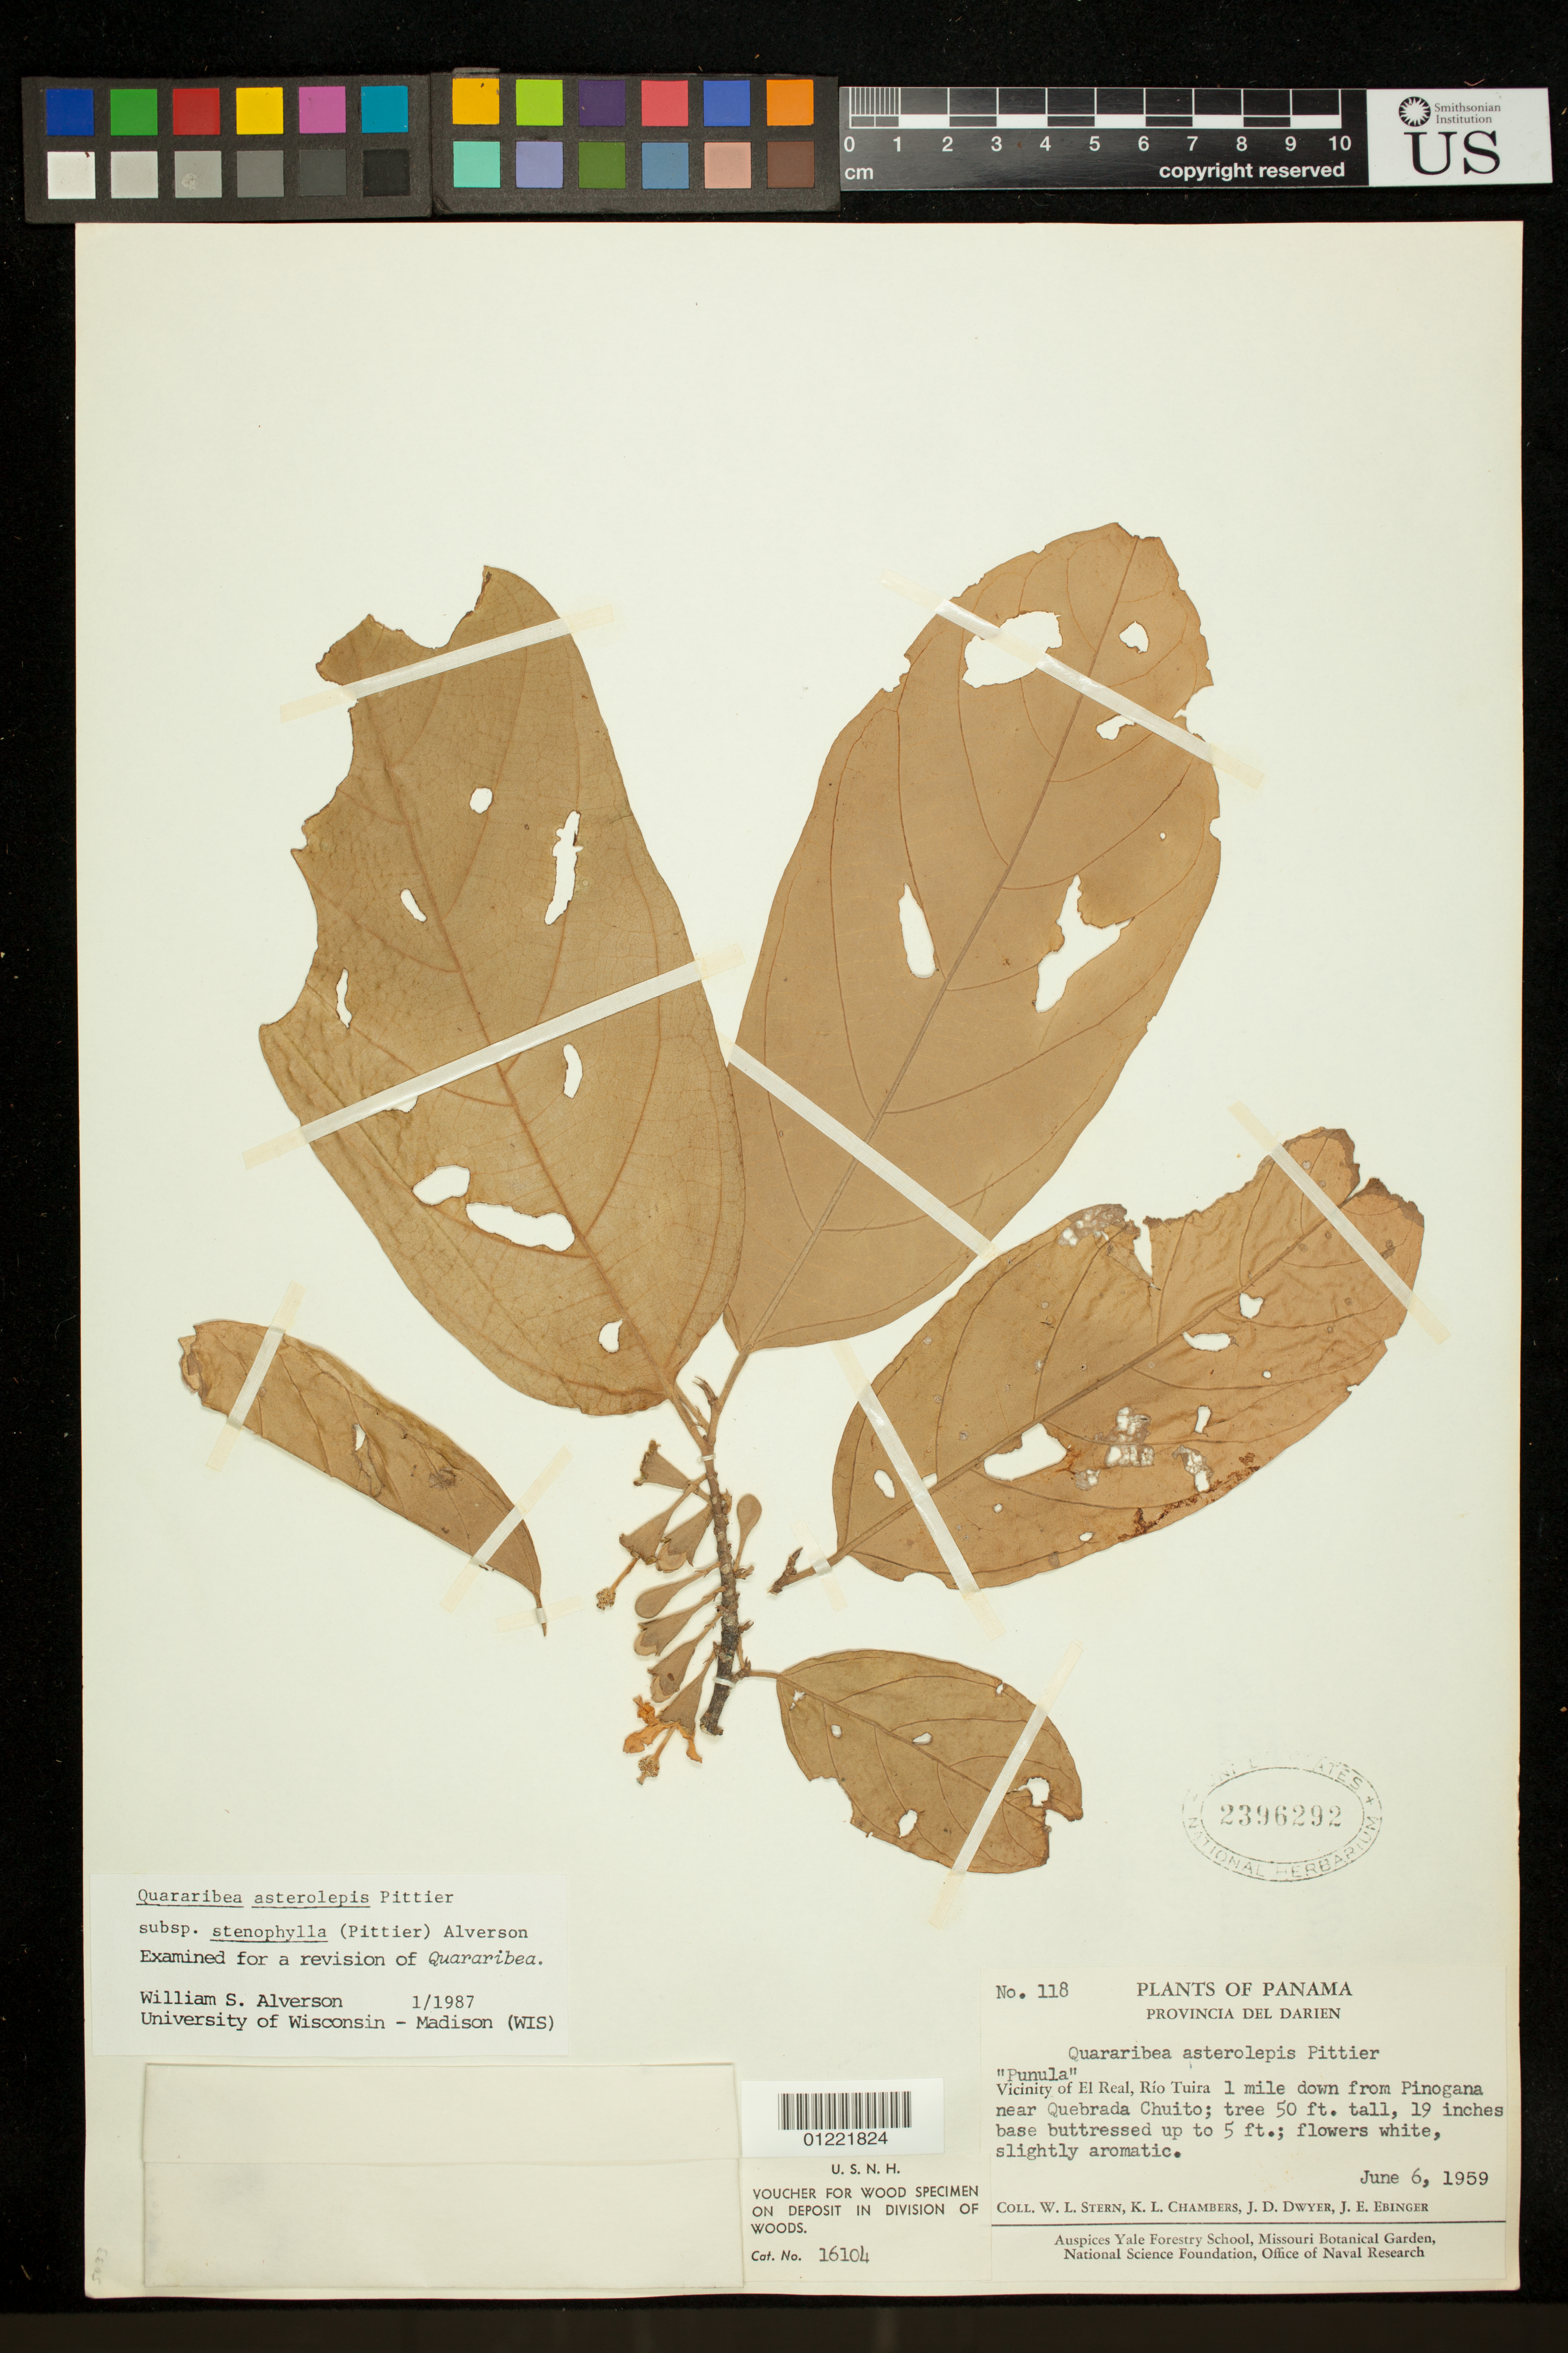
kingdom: Plantae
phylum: Tracheophyta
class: Magnoliopsida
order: Malvales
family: Malvaceae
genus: Quararibea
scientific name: Quararibea asterolepis subsp. stenophylla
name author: W.S. Alverson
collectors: W. L. Stern, K. L. Chambers, J. D. Dwyer & J. Ebinger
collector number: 118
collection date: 1959-06-06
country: Panama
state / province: Darién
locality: Vicinity of El Real, Rio Tuira 1 mile down from Pinogana near Quebrada Chuito.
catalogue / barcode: US 2396292